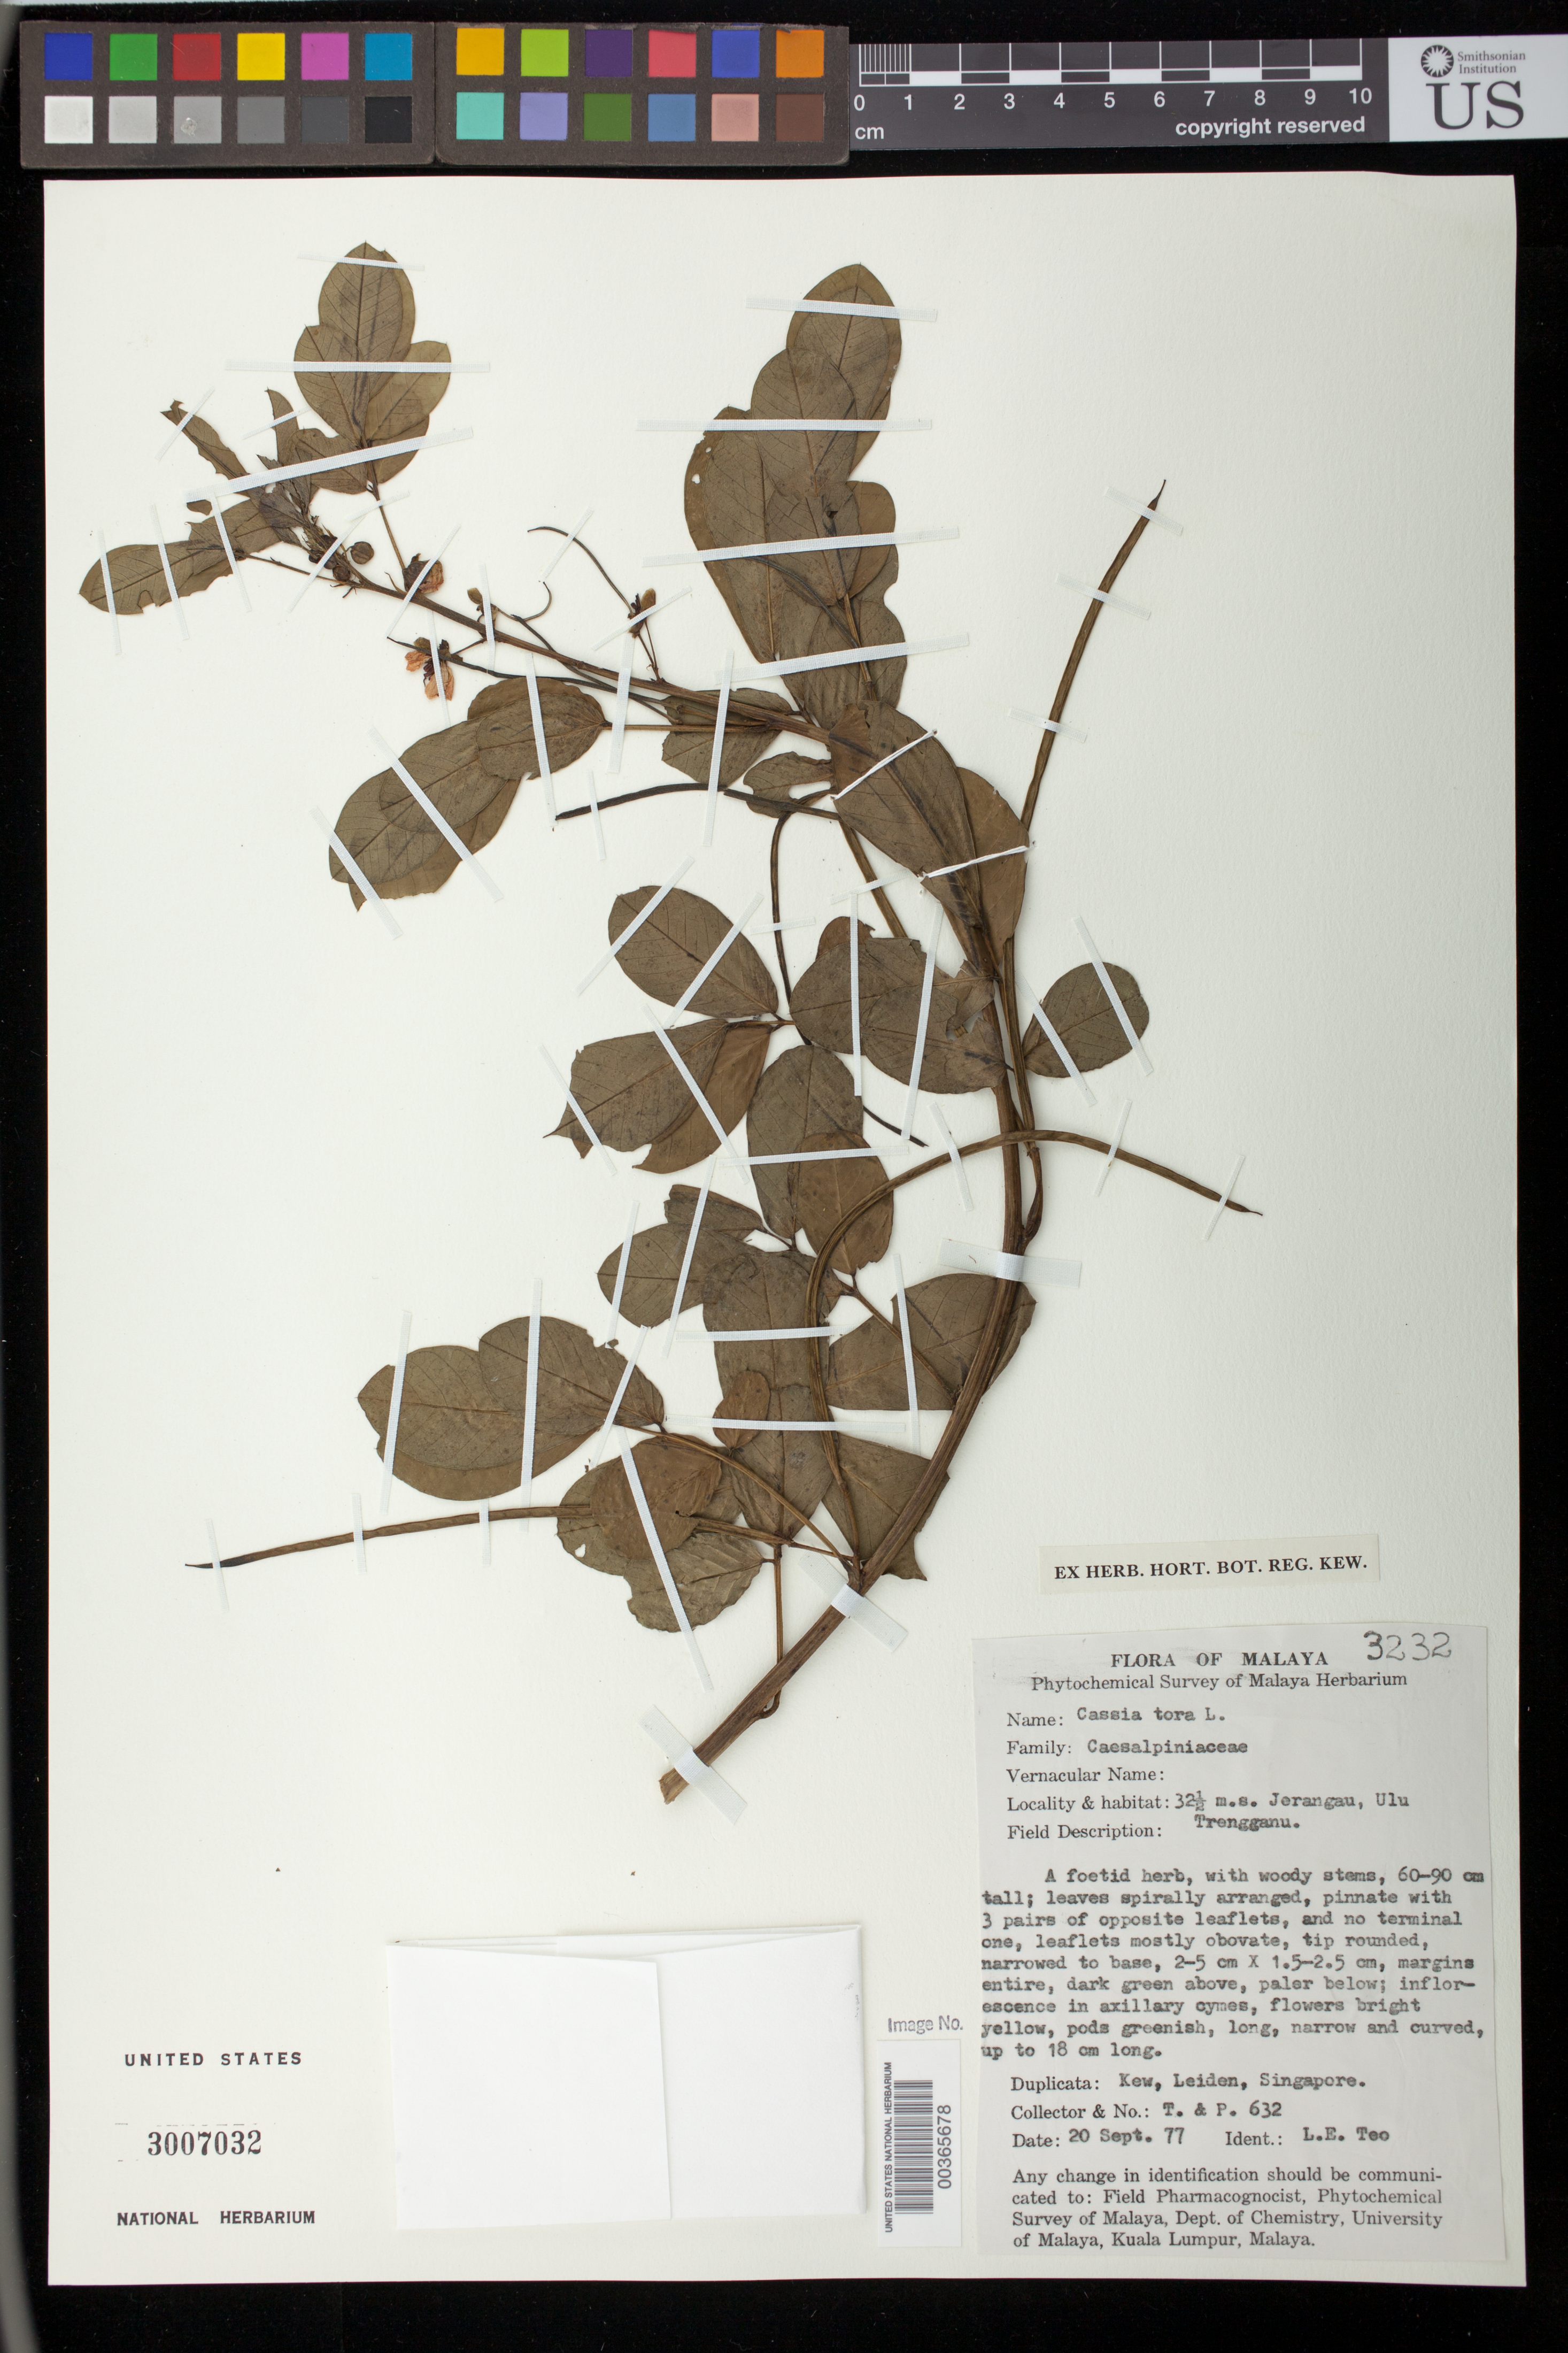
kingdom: Plantae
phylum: Tracheophyta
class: Magnoliopsida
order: Fabales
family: Fabaceae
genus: Senna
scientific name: Senna obtusifolia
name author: (L.) H.S. Irwin & Barneby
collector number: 632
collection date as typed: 20 Sep 1977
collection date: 1977-09-20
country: Malaysia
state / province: Terengganu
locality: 32.5 m.s. jerangau, ulu [Malay Peninsula]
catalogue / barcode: US 3007032